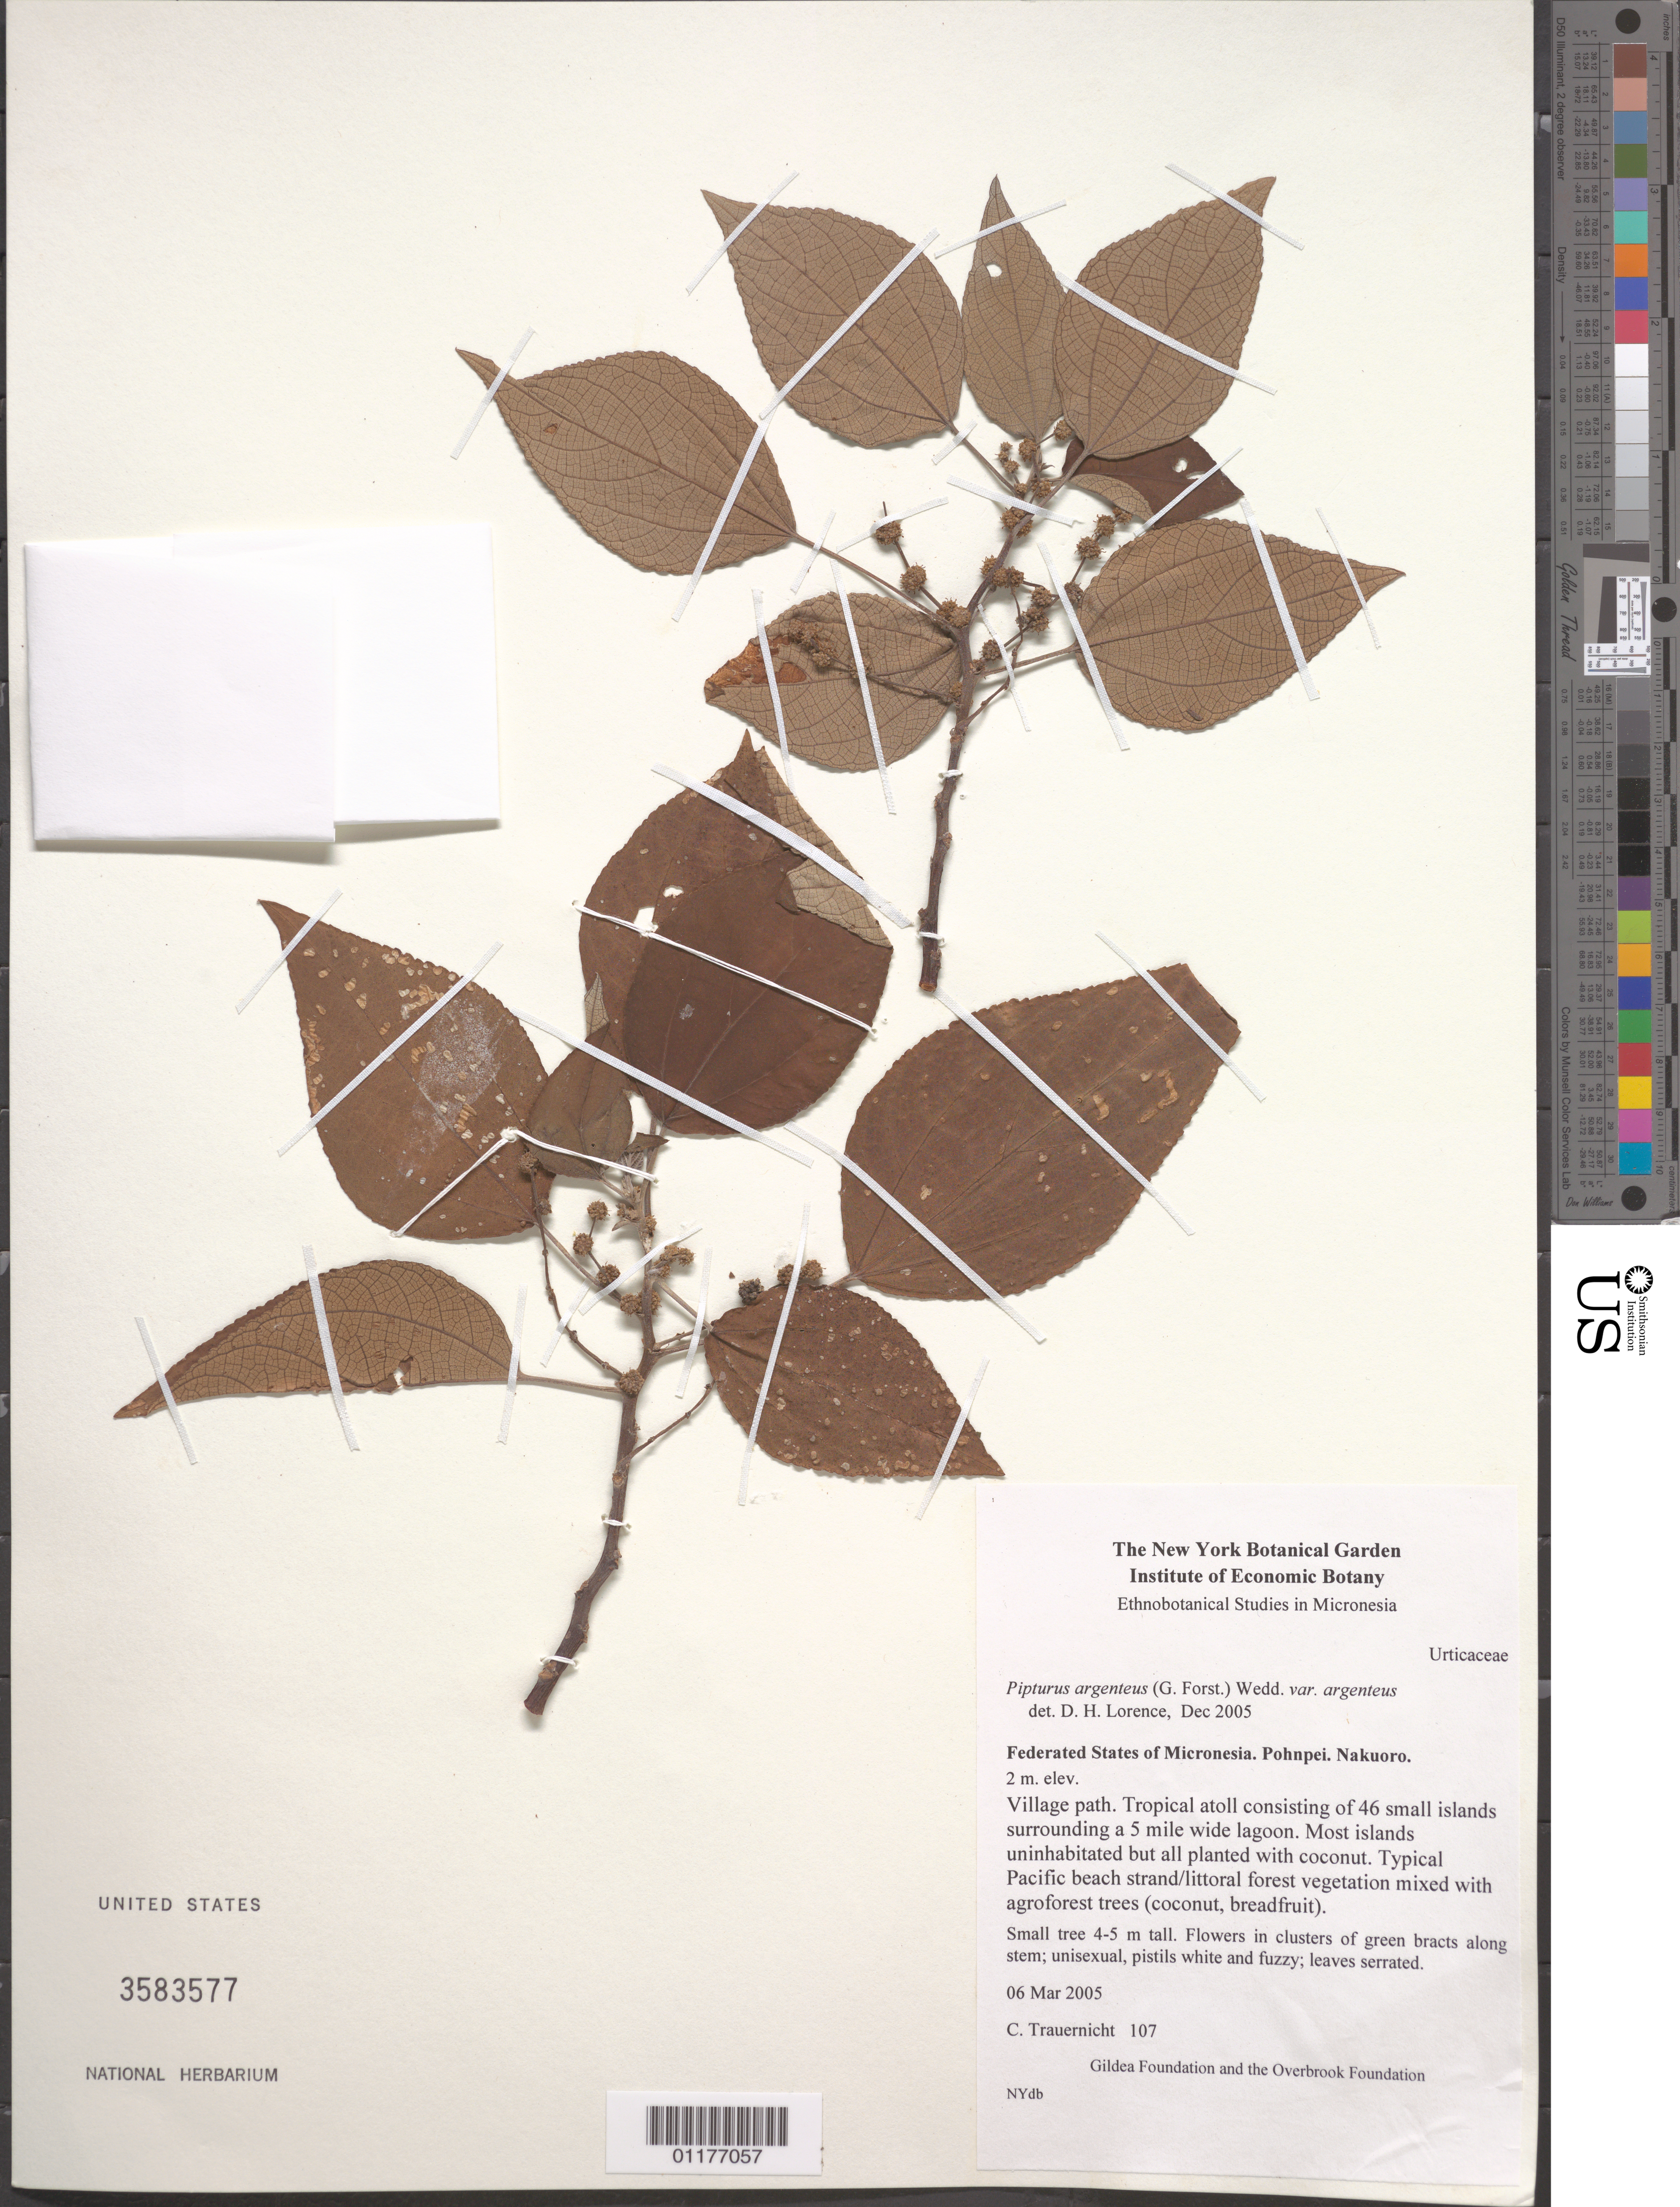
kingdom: Plantae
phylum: Tracheophyta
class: Magnoliopsida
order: Rosales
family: Urticaceae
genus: Pipturus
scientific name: Pipturus argenteus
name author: (G. Forst.) Wedd.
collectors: C. Trauernicht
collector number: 107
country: Micronesia, Federated States of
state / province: Pohnpei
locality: Nakuoro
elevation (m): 2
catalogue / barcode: US 3583577